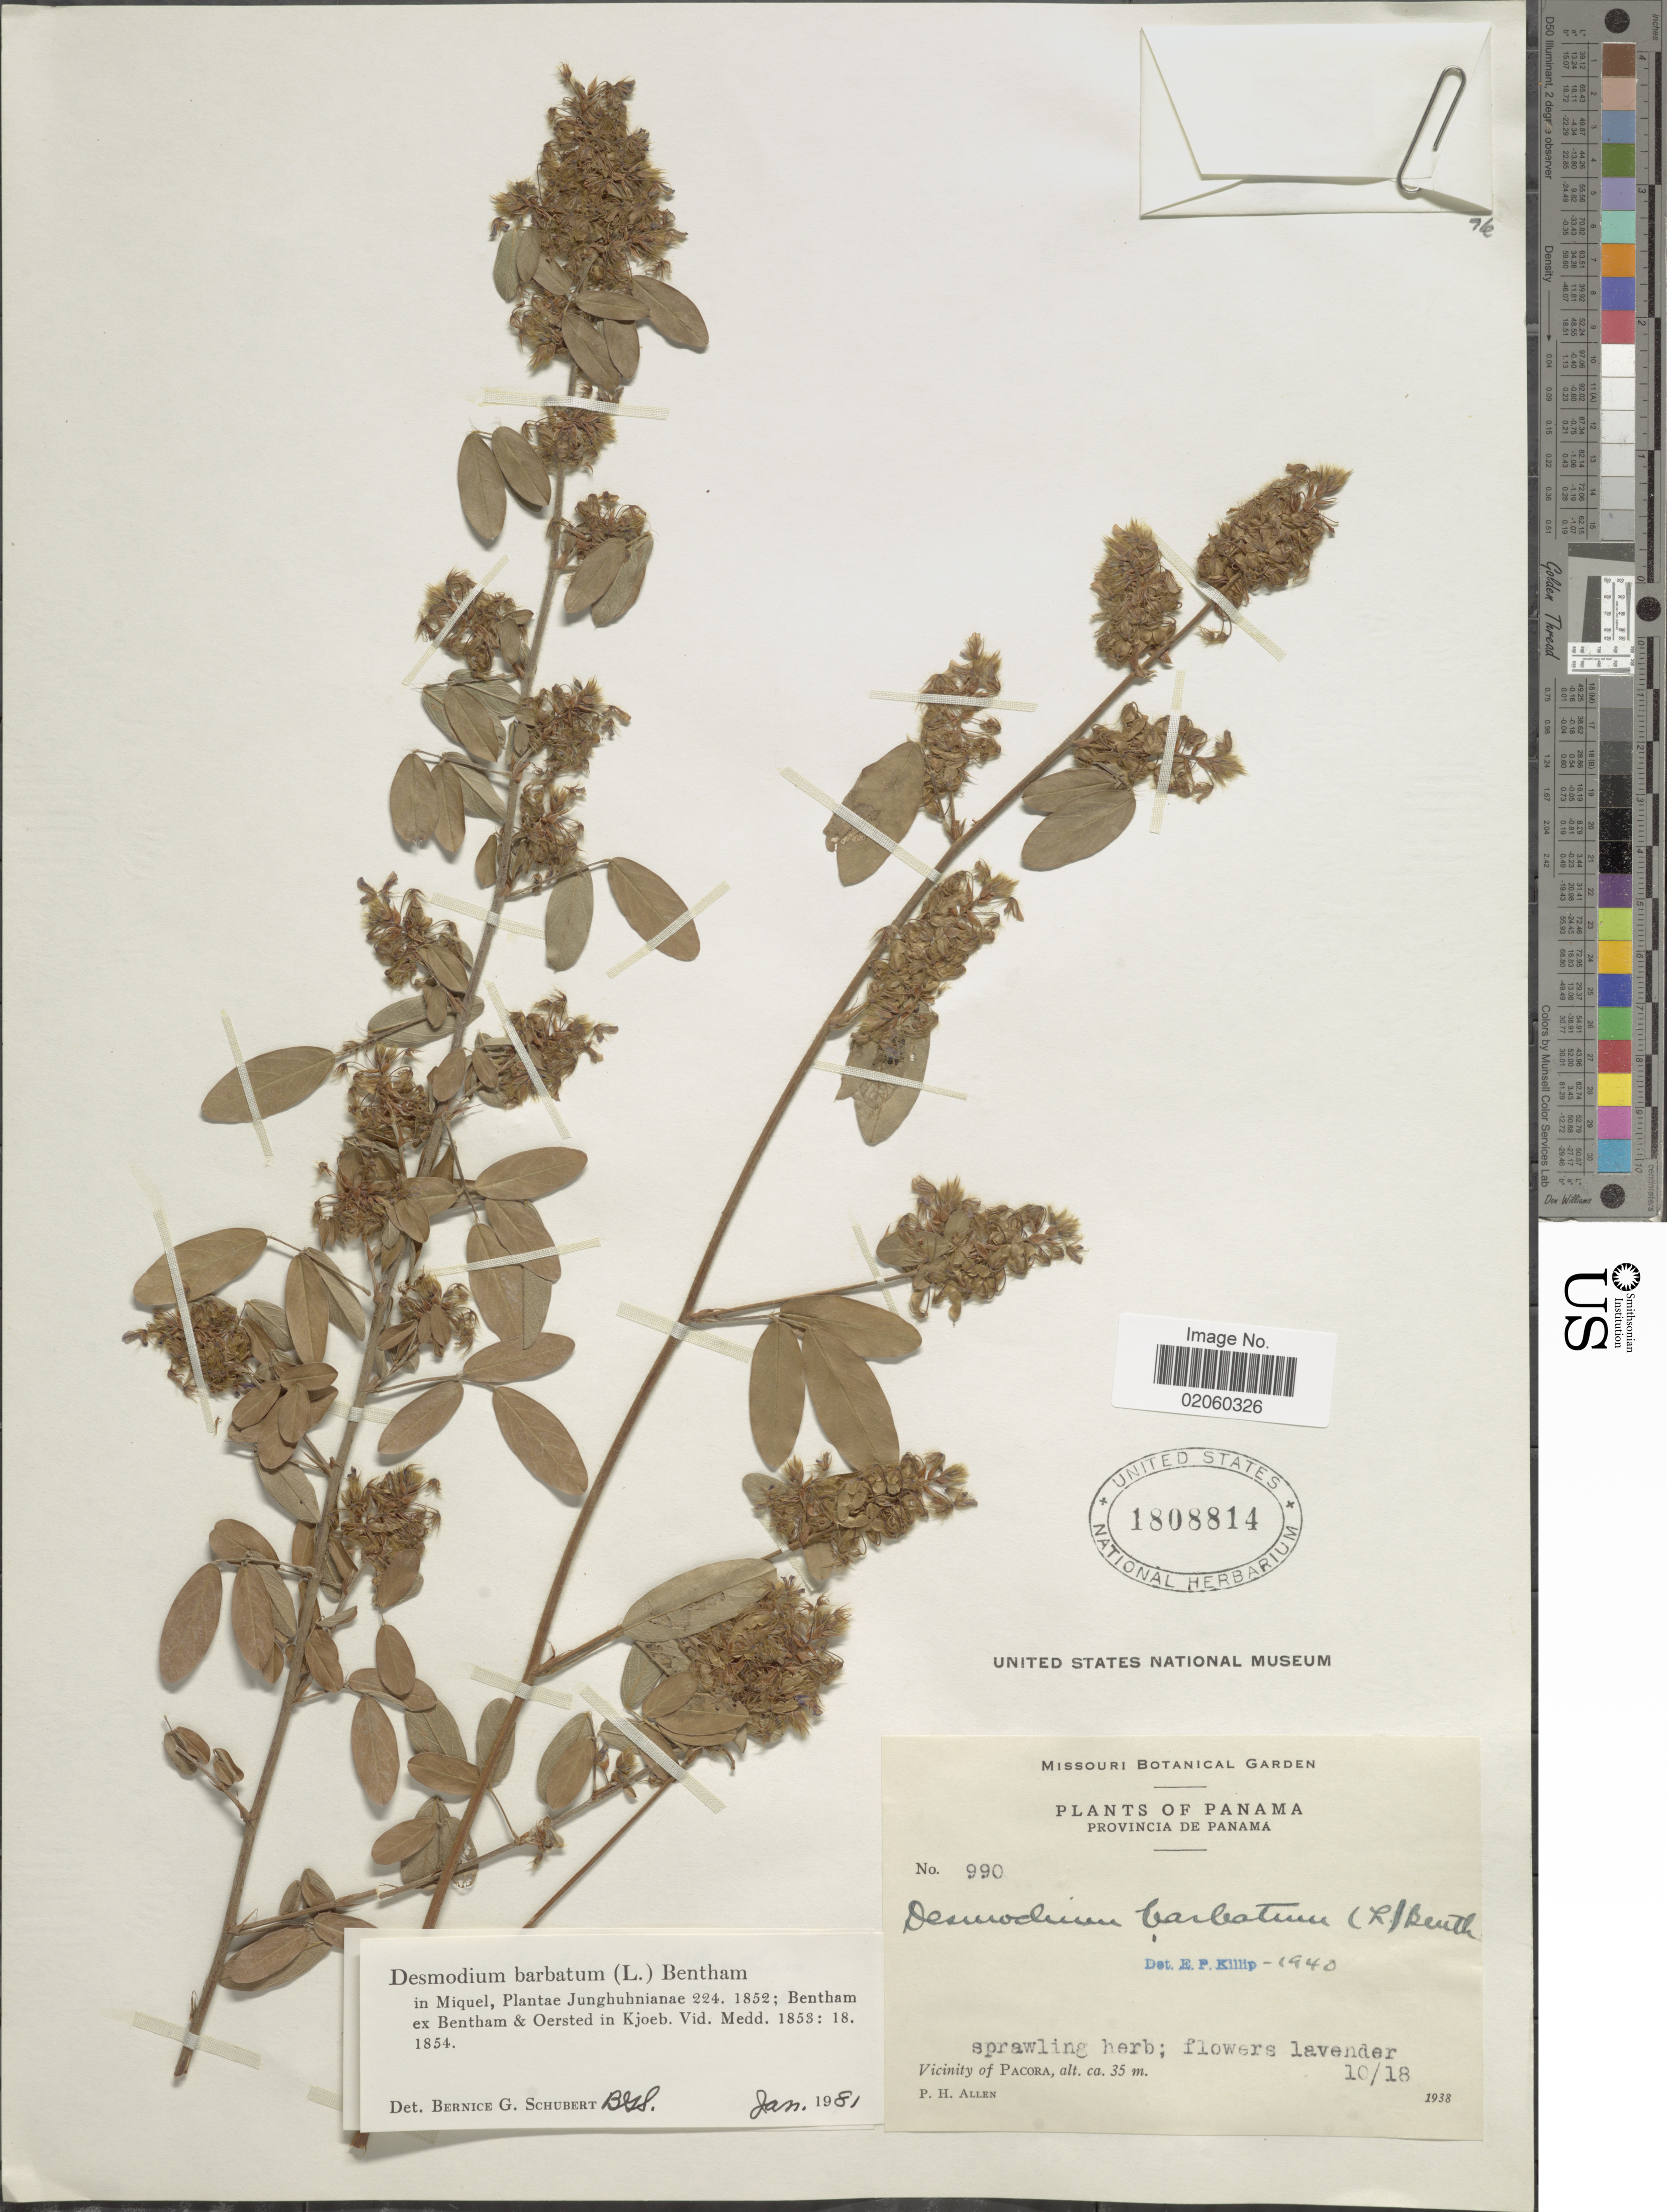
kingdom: Plantae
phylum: Tracheophyta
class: Magnoliopsida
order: Fabales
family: Fabaceae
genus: Grona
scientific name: Grona barbata var. barbata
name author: (L.) H. Ohashi & K. Ohashi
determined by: Strong, Mark T., (BOT), Smithsonian Institution - National Museum of Natural History (UNITED STATES)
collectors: P. H. Allen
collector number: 990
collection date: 1938-10-18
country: Panama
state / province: Panamá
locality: Vicinity of Pacora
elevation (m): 35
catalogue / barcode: US 1808814